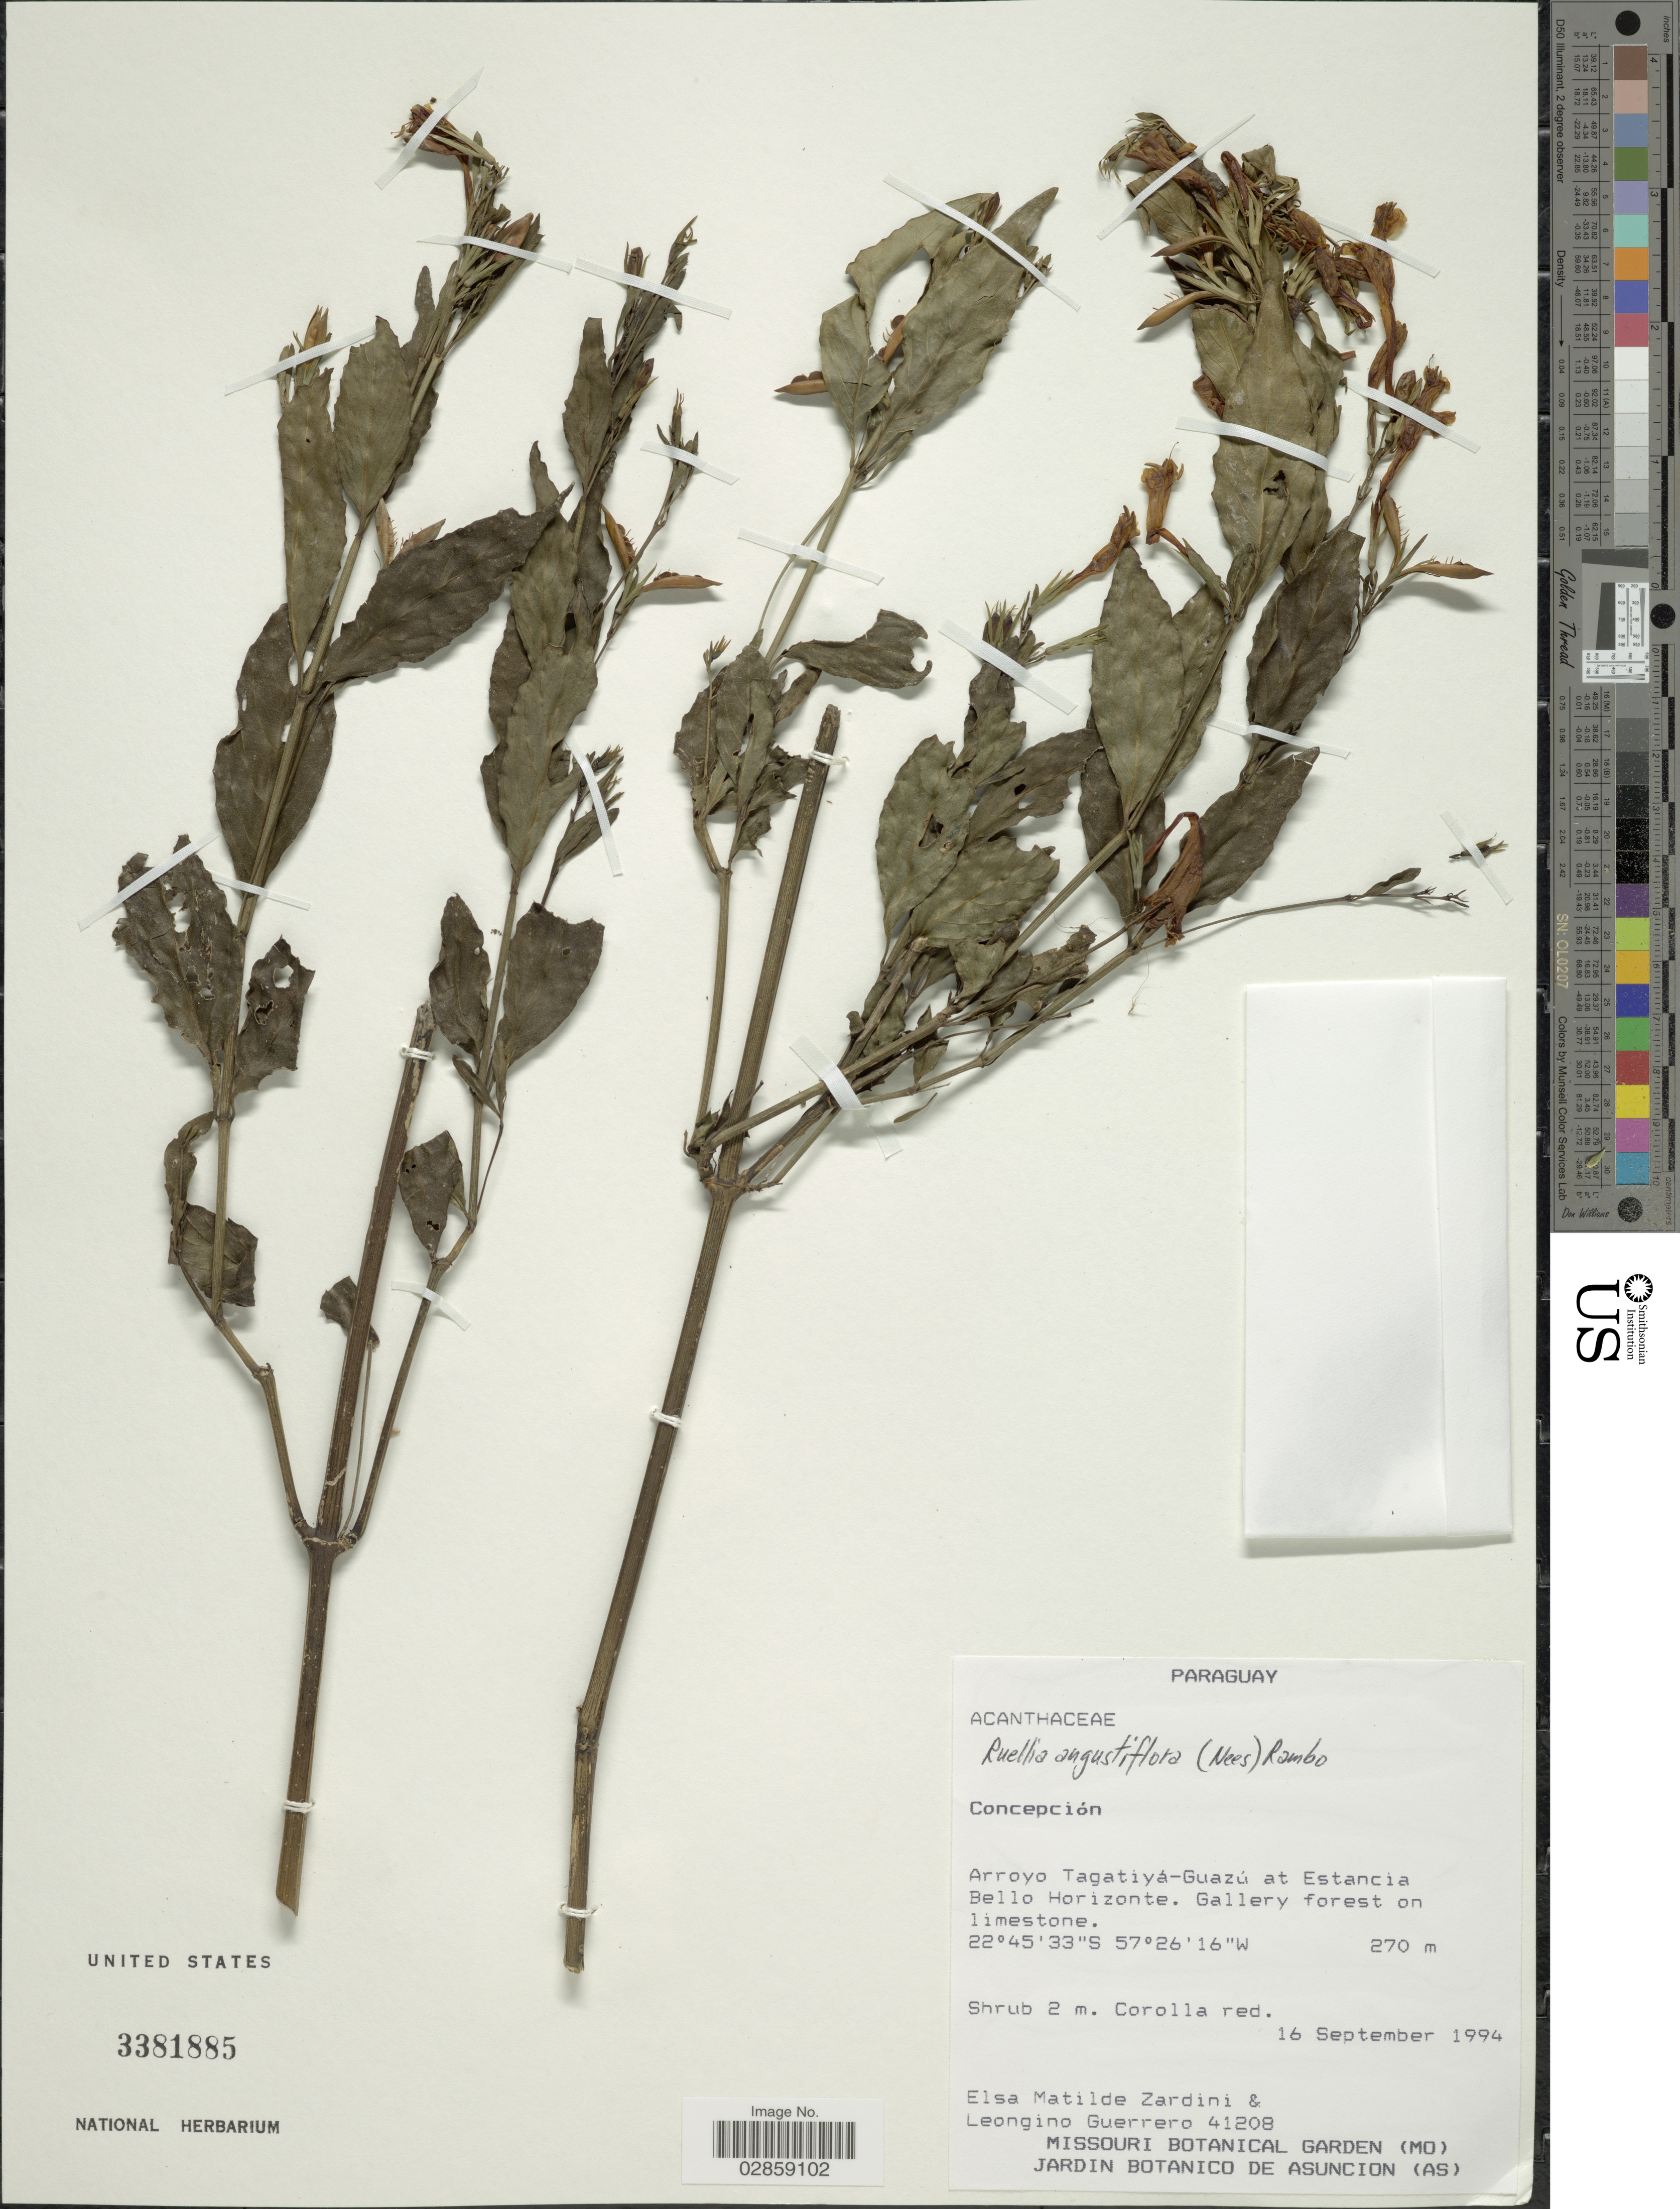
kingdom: Plantae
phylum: Tracheophyta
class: Magnoliopsida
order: Lamiales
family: Acanthaceae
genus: Ruellia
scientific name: Ruellia angustiflora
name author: (Nees) Lindau ex Rambo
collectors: E. M. Zardini & L. Guerrero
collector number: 41208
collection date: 1994-09-16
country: Paraguay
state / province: Concepcion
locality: Arroyo Tegatiyá-Guazú at Estancia Bello Horizonte.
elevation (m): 270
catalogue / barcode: US 3381885